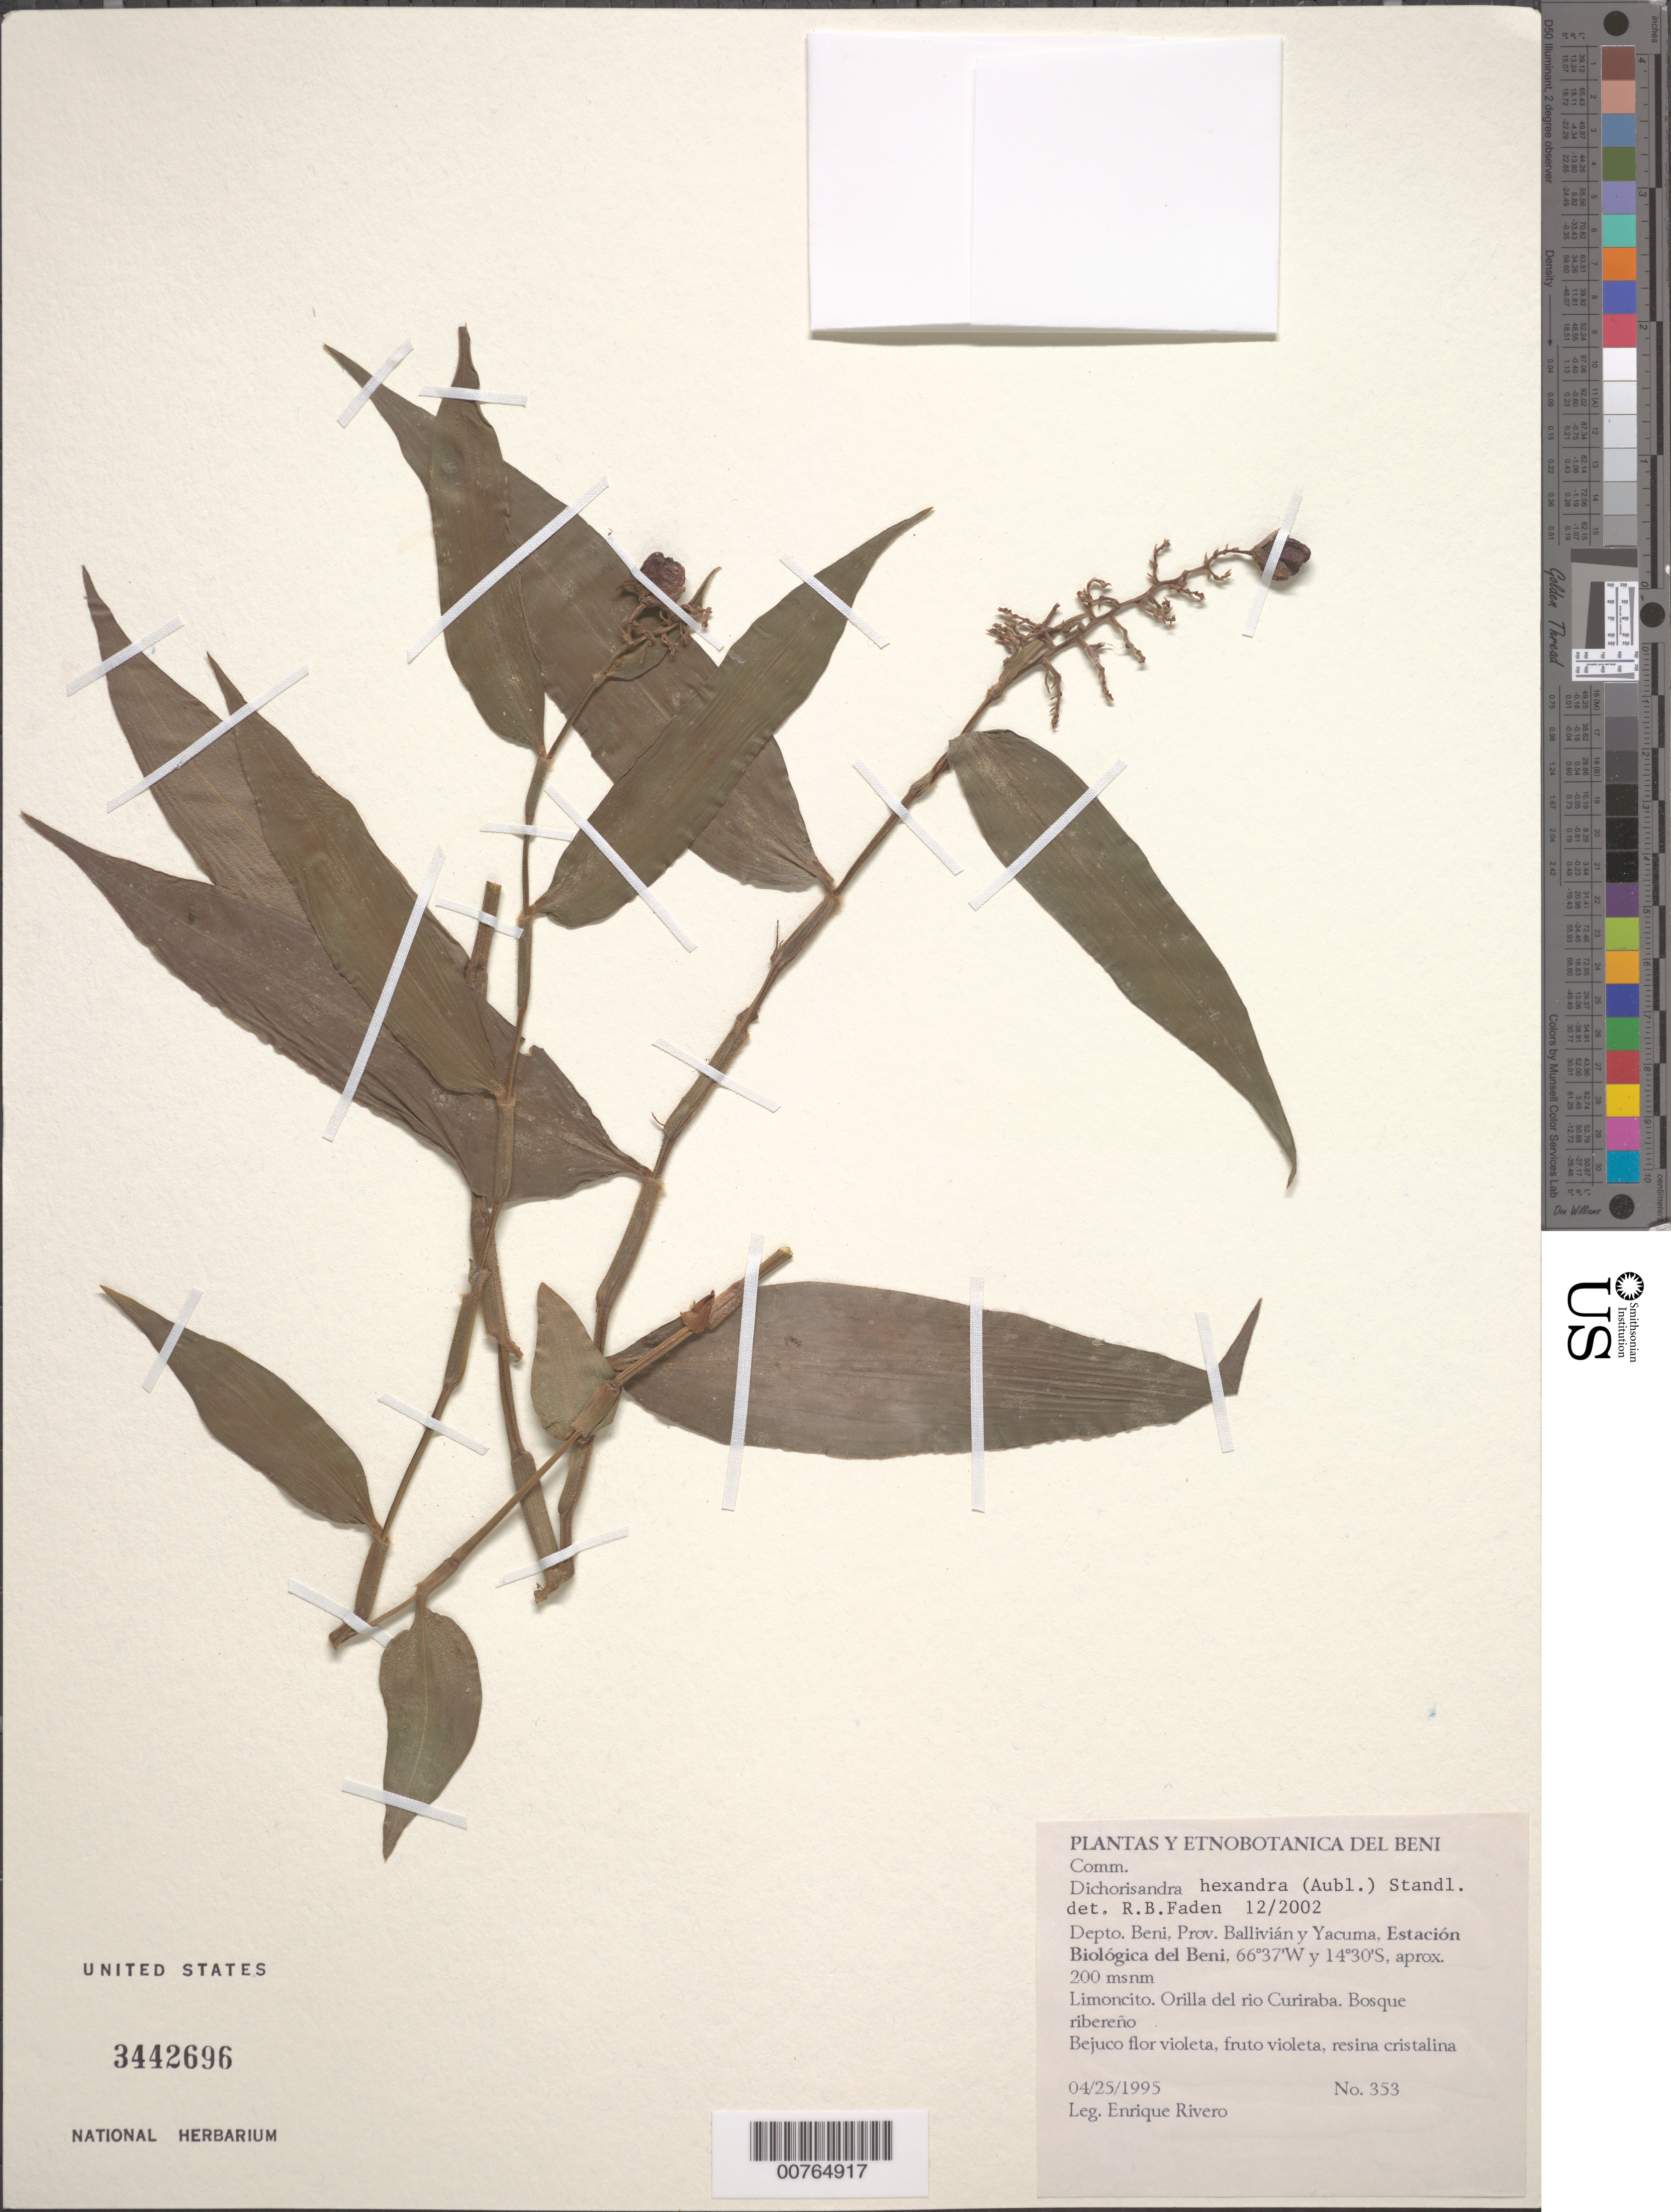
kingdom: Plantae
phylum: Tracheophyta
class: Liliopsida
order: Commelinales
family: Commelinaceae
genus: Dichorisandra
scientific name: Dichorisandra hexandra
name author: (Aubl.) Standl.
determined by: Faden, Robert B., (US), Smithsonian Institution - National Museum of Natural History (UNITED STATES)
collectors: E. Rivero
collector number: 353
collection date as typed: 25 Apr 1995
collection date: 1995-04-25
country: Bolivia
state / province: Beni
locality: Ballivian and Yacuma Prov., Estacion Biological del Beni.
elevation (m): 200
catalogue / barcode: US 3442696